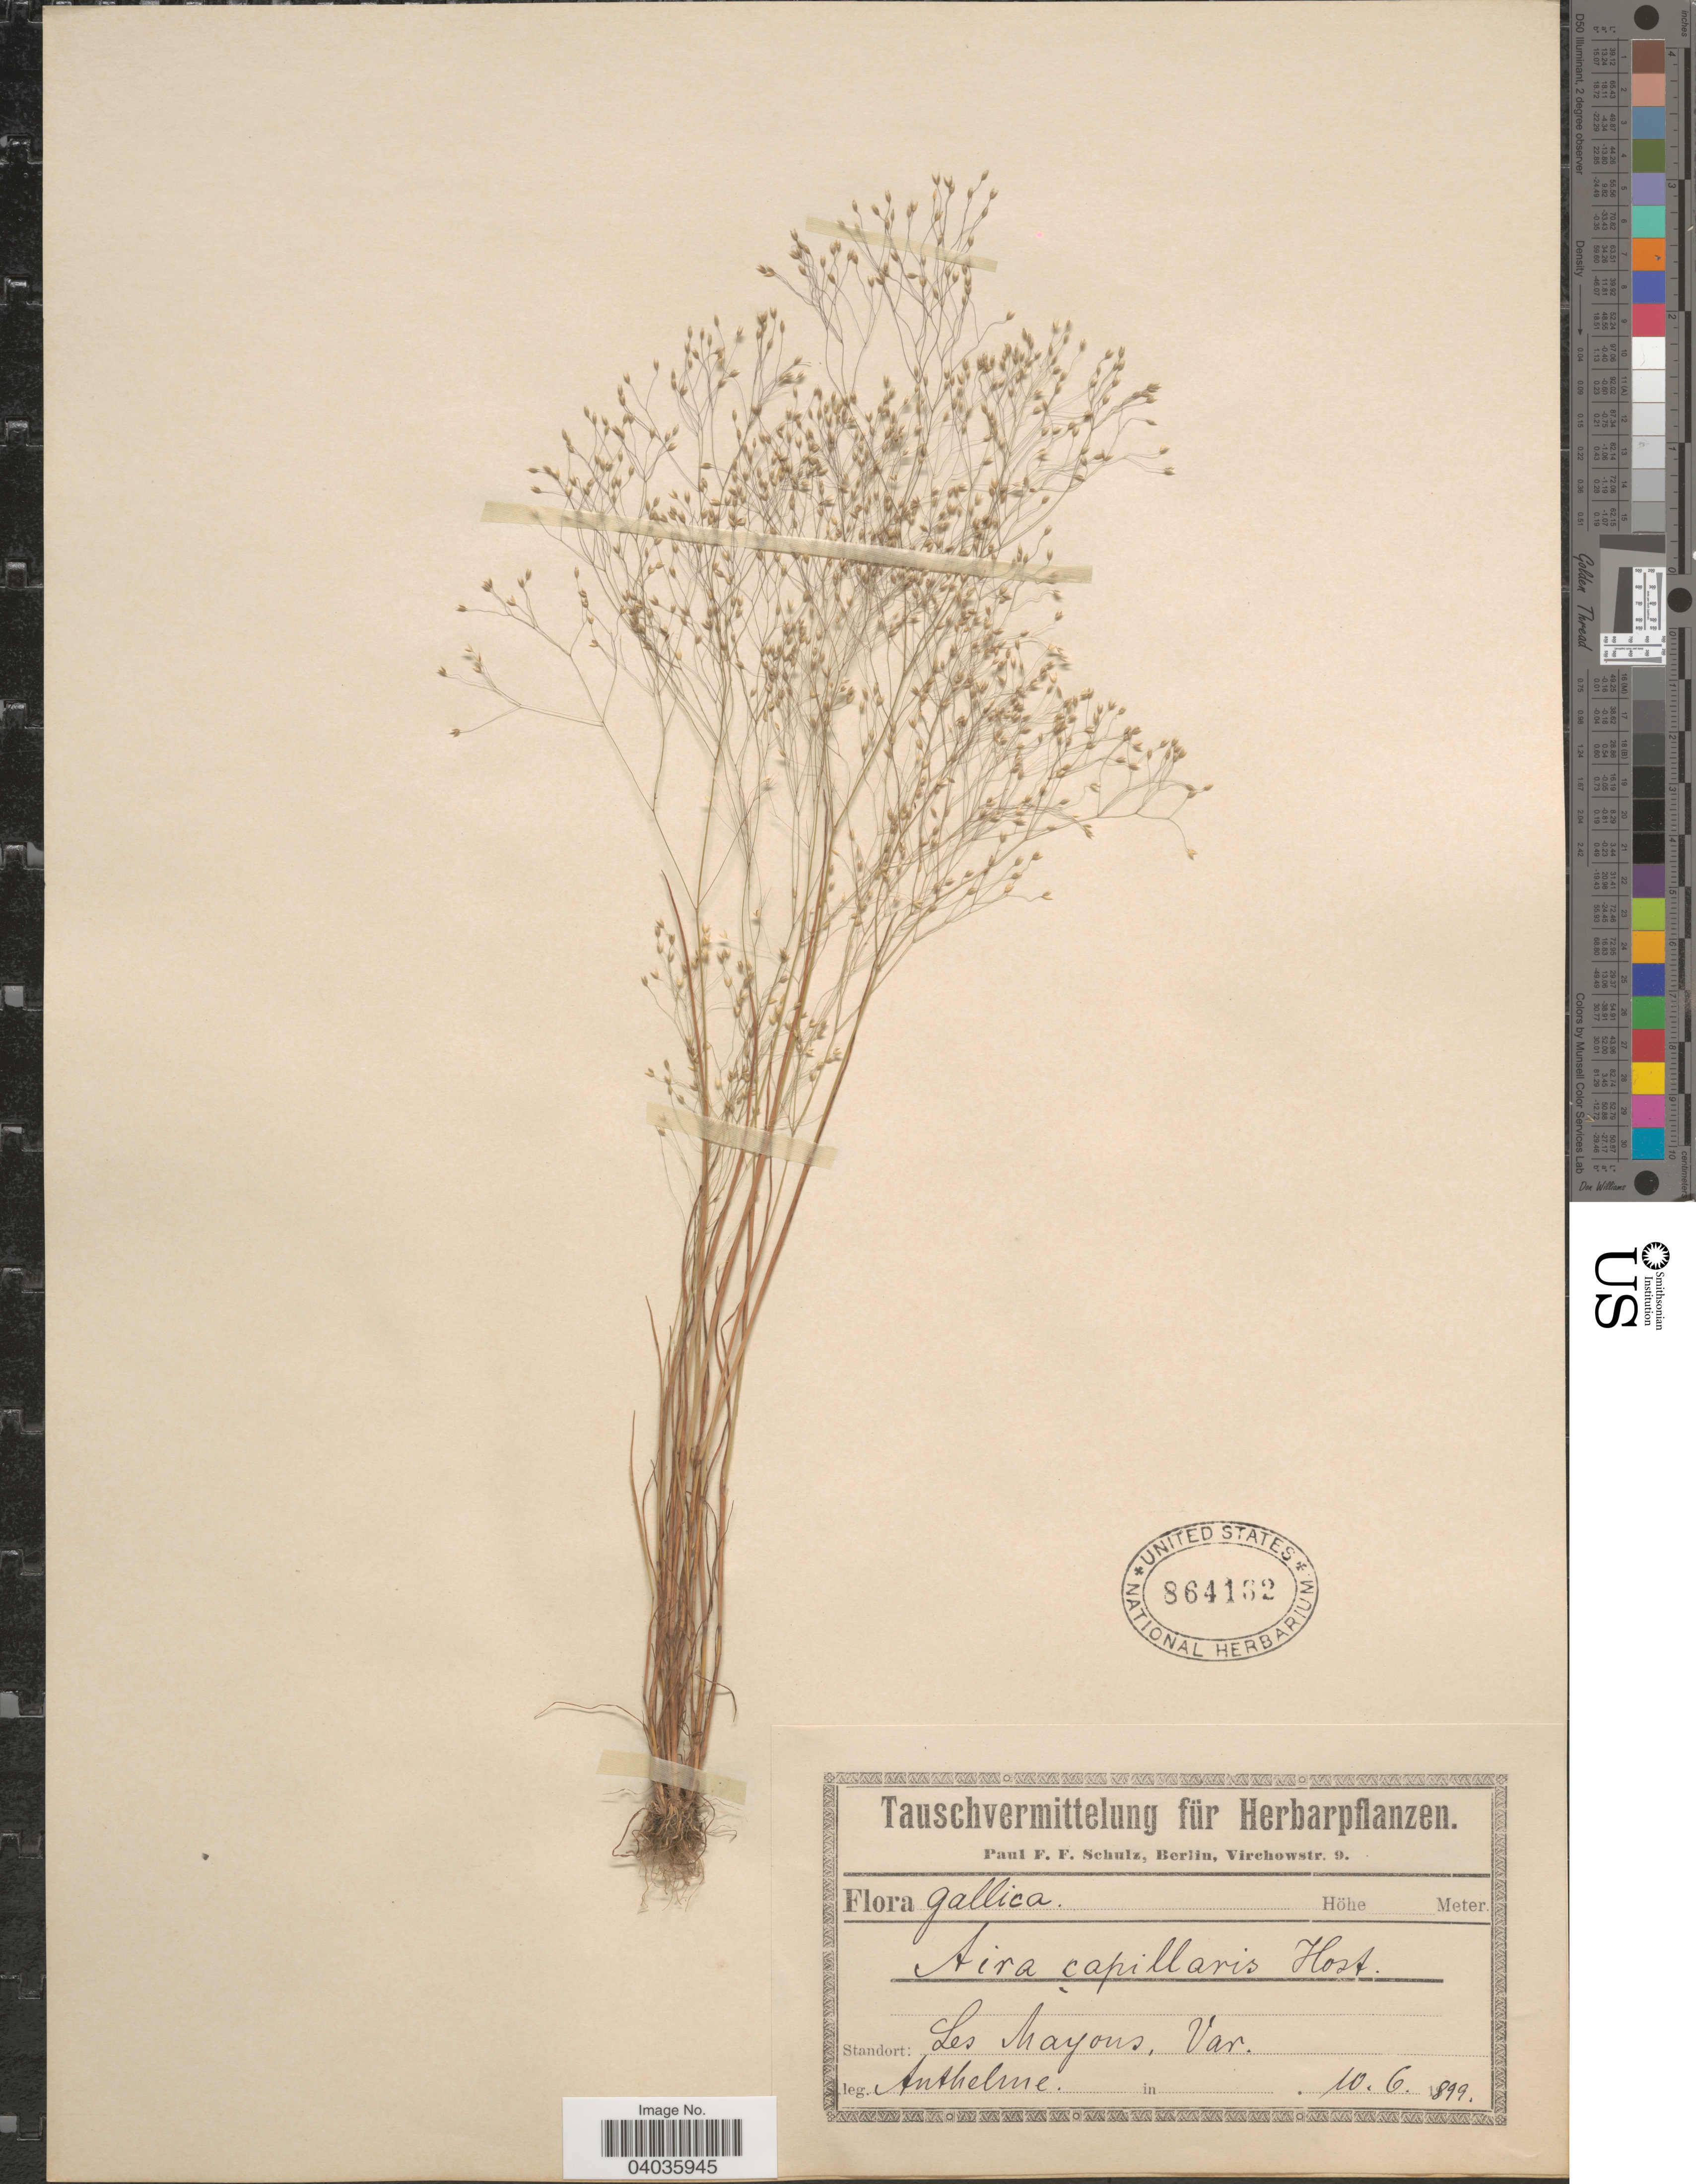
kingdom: Plantae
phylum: Tracheophyta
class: Liliopsida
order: Poales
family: Poaceae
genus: Aira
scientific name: Aira praecox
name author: L.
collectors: F. Anthelme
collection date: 1899-06-10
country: France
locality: Gallica. Les Mayons, Var.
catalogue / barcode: US 864162